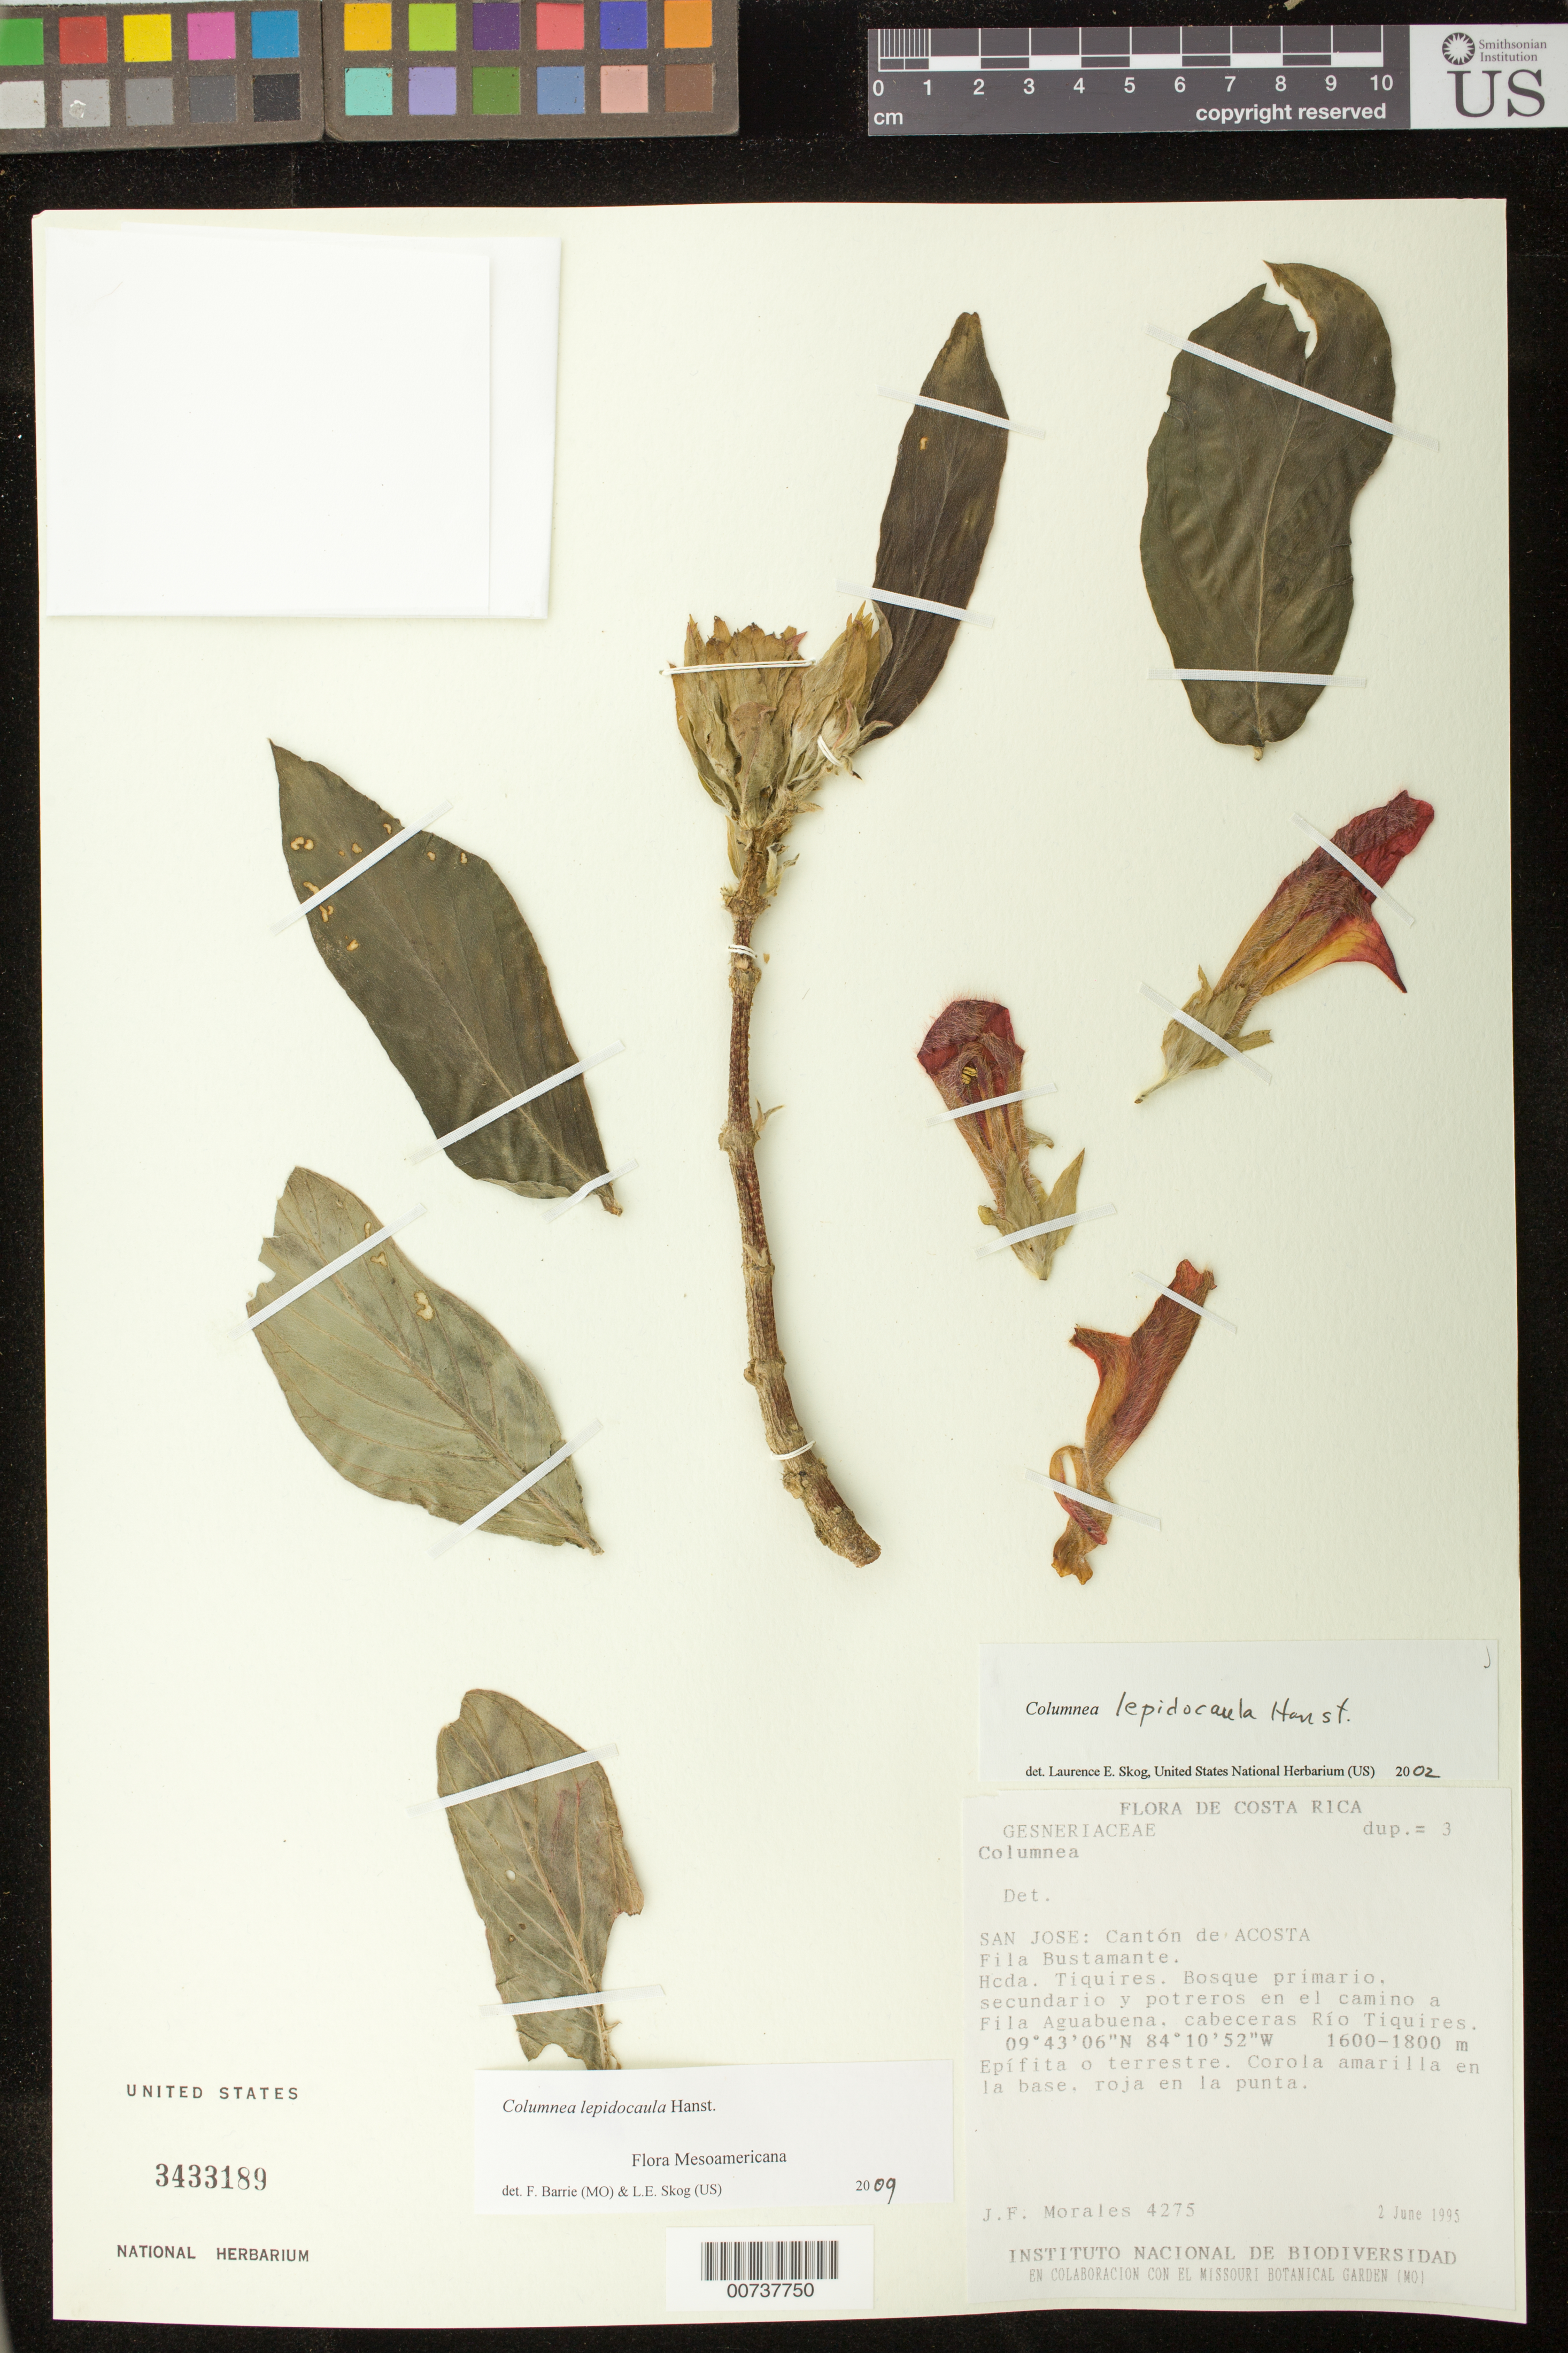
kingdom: Plantae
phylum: Tracheophyta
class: Magnoliopsida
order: Lamiales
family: Gesneriaceae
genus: Columnea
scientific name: Columnea lepidocaula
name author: Hanst.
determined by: Skog, Laurence E.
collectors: J. Morales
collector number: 4275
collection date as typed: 02 Jun 1995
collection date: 1995-06-02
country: Costa Rica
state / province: San José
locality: Cantón de Acosta, Fila Bustamente, Hcda. Tiquires, en el camino a Fila Aguabuena, cabeceras Rio Tiquires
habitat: Bosque primario, secundario y potreros en el camino a Fila Aguabuena, cabeceras Rio Tiquires.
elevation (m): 1600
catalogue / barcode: US 3433189